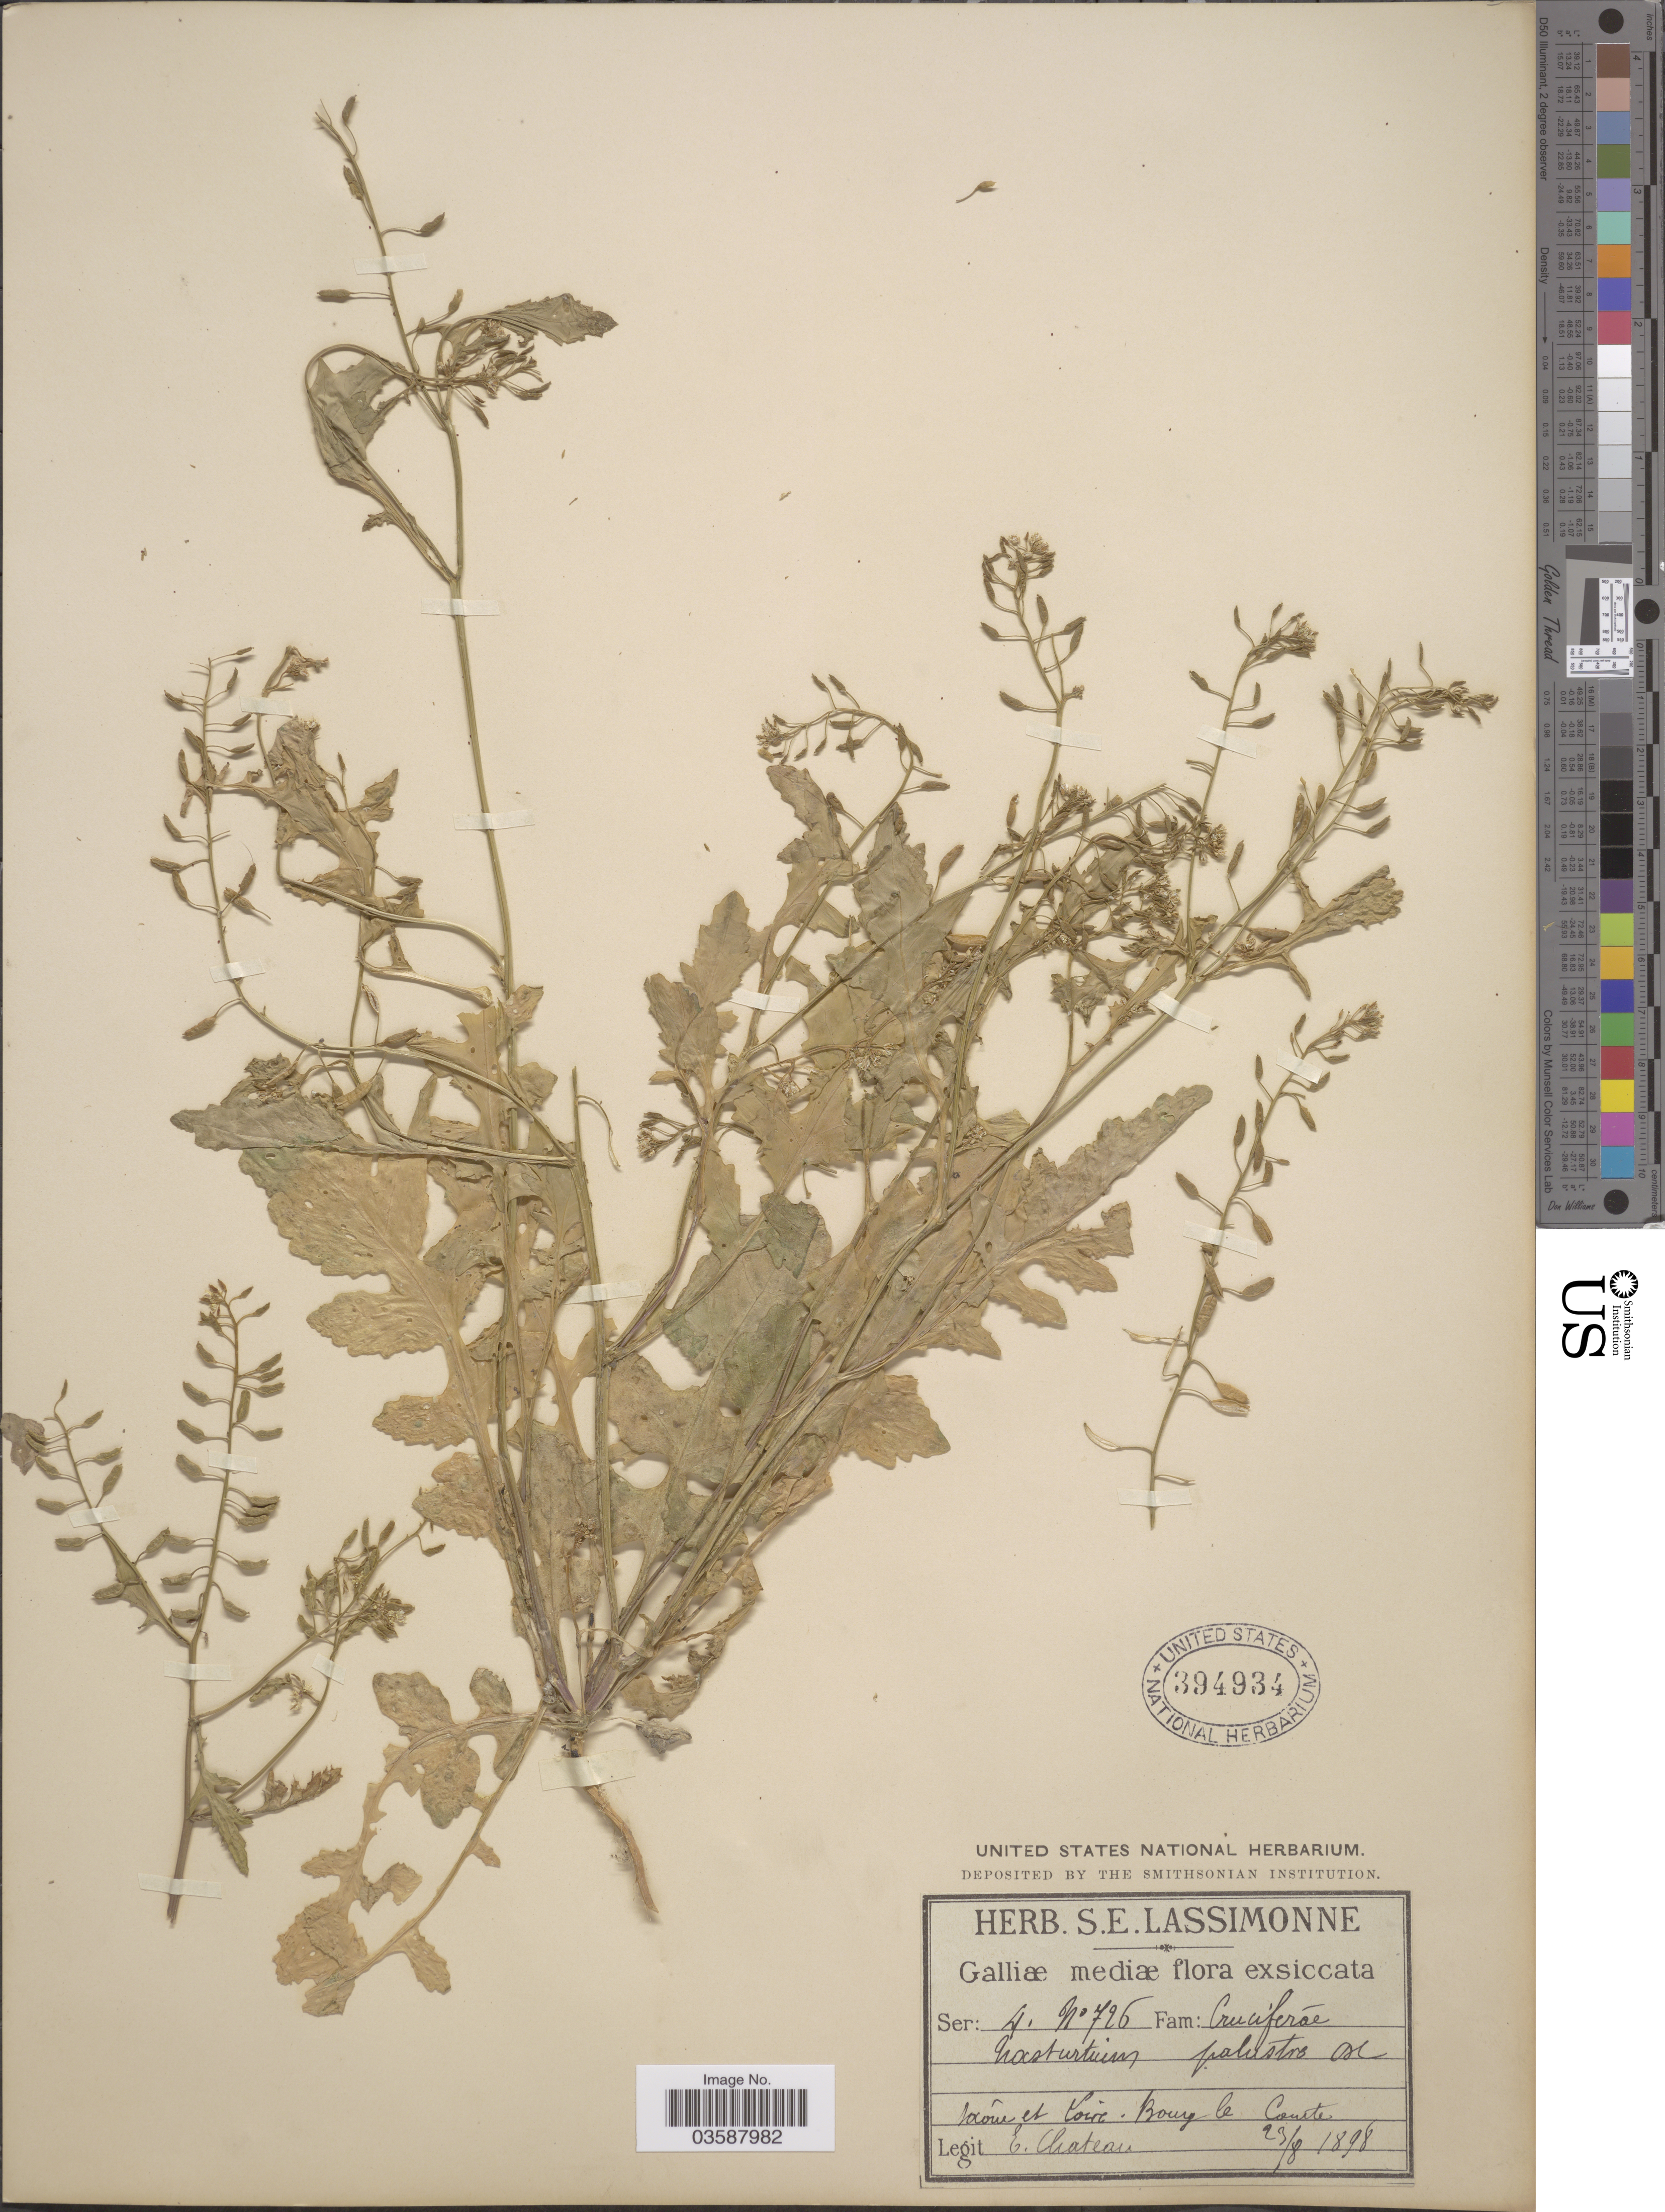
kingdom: Plantae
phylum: Tracheophyta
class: Magnoliopsida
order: Brassicales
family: Brassicaceae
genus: Rorippa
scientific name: Rorippa palustris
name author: (L.) Besser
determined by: Strong, M. T., (US), Smithsonian Institution - National Museum of Natural History (UNITED STATES)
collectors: E. Chateau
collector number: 726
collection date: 1898-08-23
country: France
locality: Galliæ mediæ. Saône et Loire - Bouy le Comte.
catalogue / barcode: US 394934